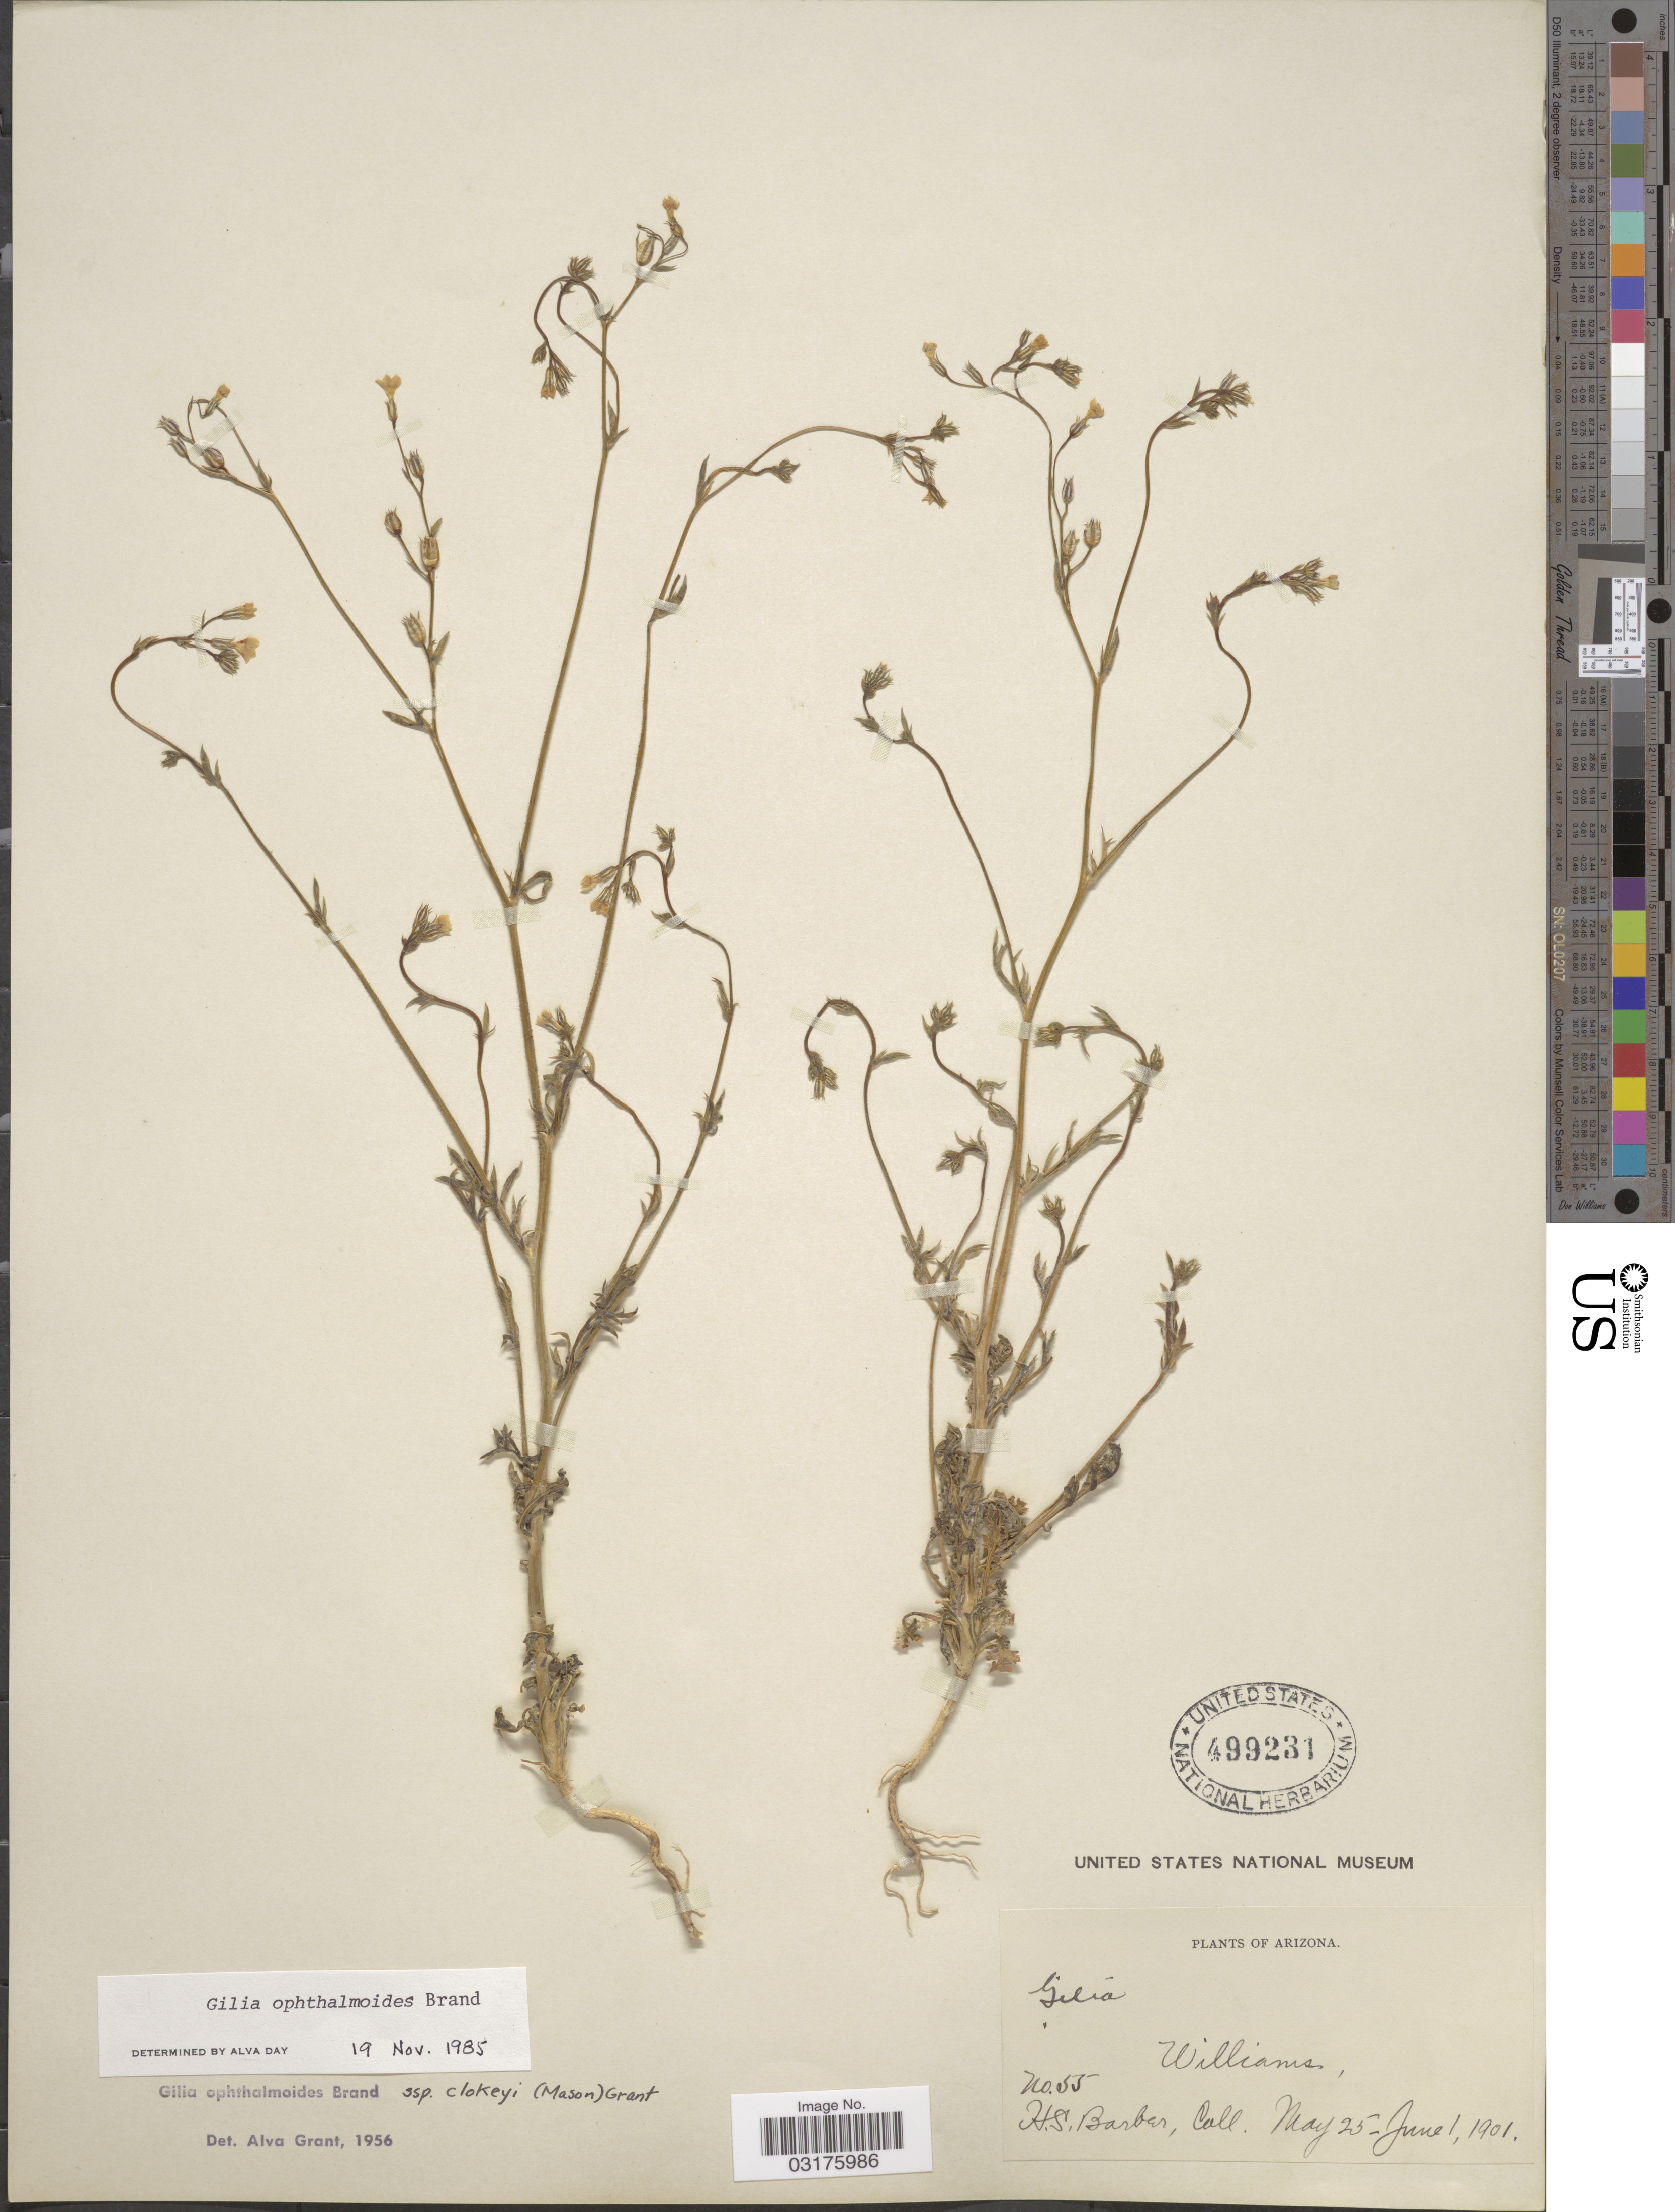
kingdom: Plantae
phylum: Tracheophyta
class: Magnoliopsida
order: Ericales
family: Polemoniaceae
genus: Gilia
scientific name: Gilia ophthalmoides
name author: Brand in Engl.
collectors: H. Barber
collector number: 55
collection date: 1901-05-25/1901-06-01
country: United States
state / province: Arizona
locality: Williams.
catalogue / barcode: US 499231